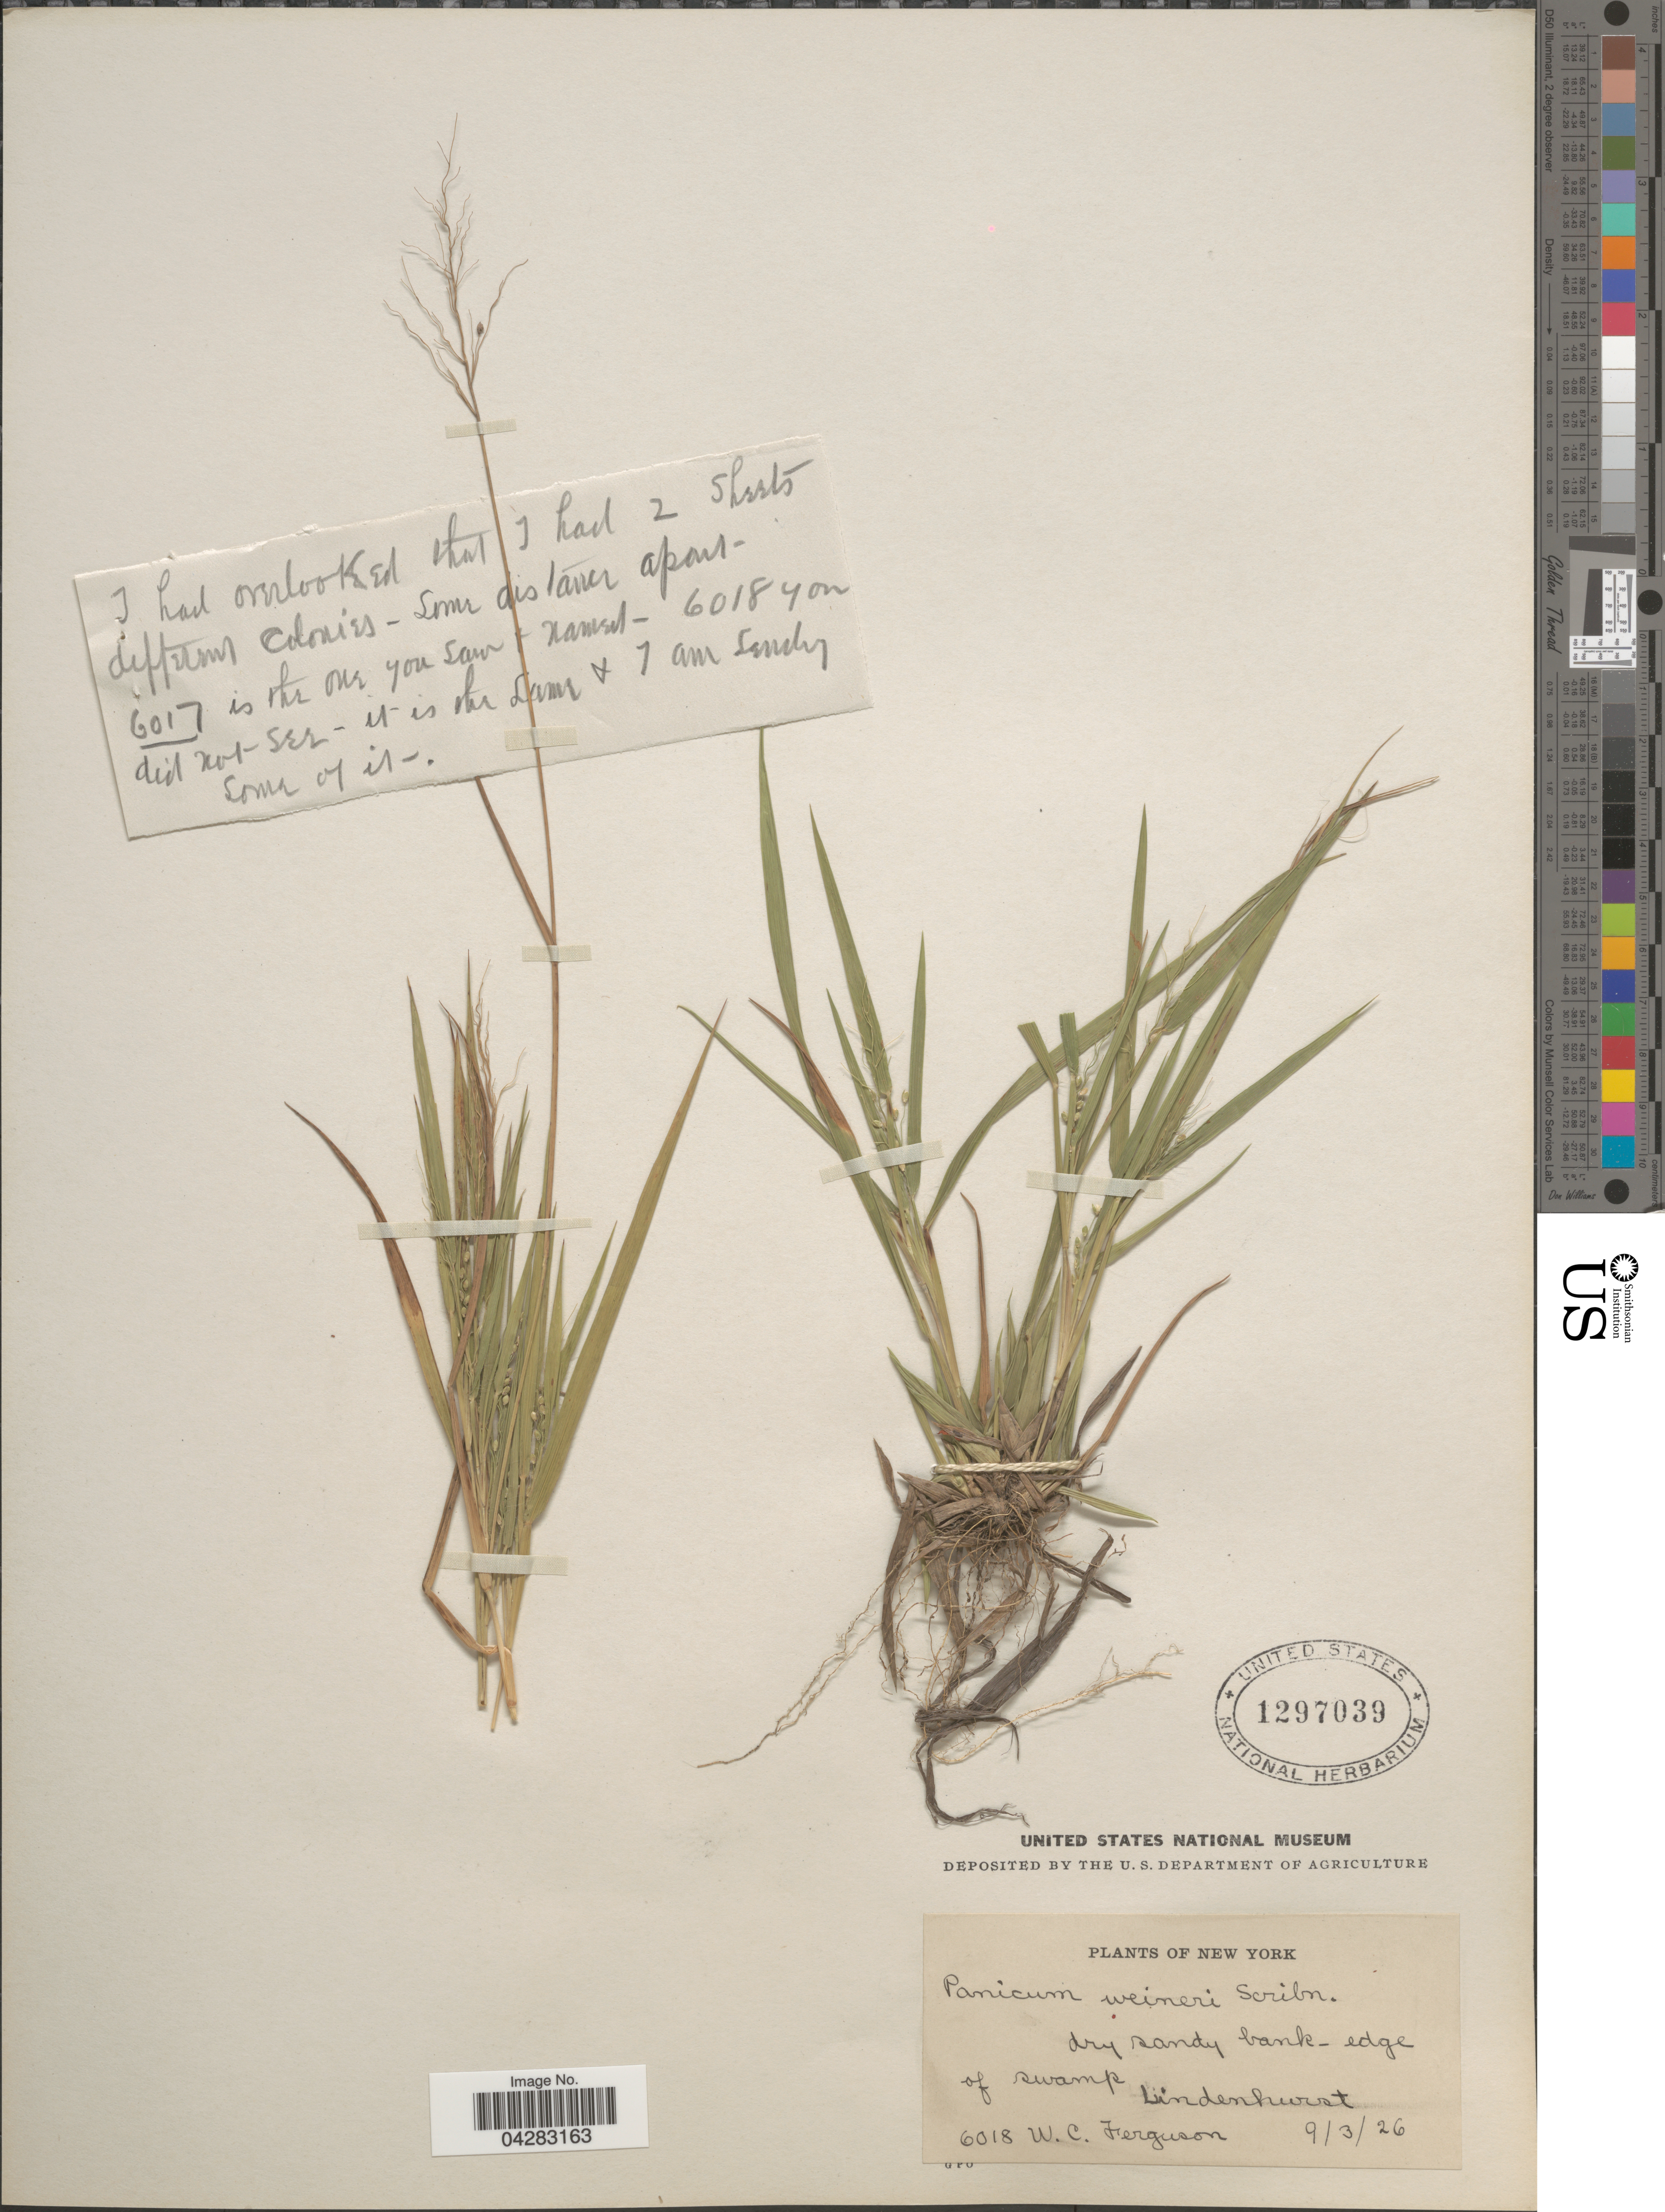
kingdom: Plantae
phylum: Tracheophyta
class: Liliopsida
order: Poales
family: Poaceae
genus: Dichanthelium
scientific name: Dichanthelium linearifolium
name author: (Scribn.) Gould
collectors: W. Ferguson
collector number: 6018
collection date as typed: Transcribed d/m/y: 3/9/26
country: United States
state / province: New York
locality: Dry sandy bank-edge of swamp. Lindenhurst.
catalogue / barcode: US 1297039